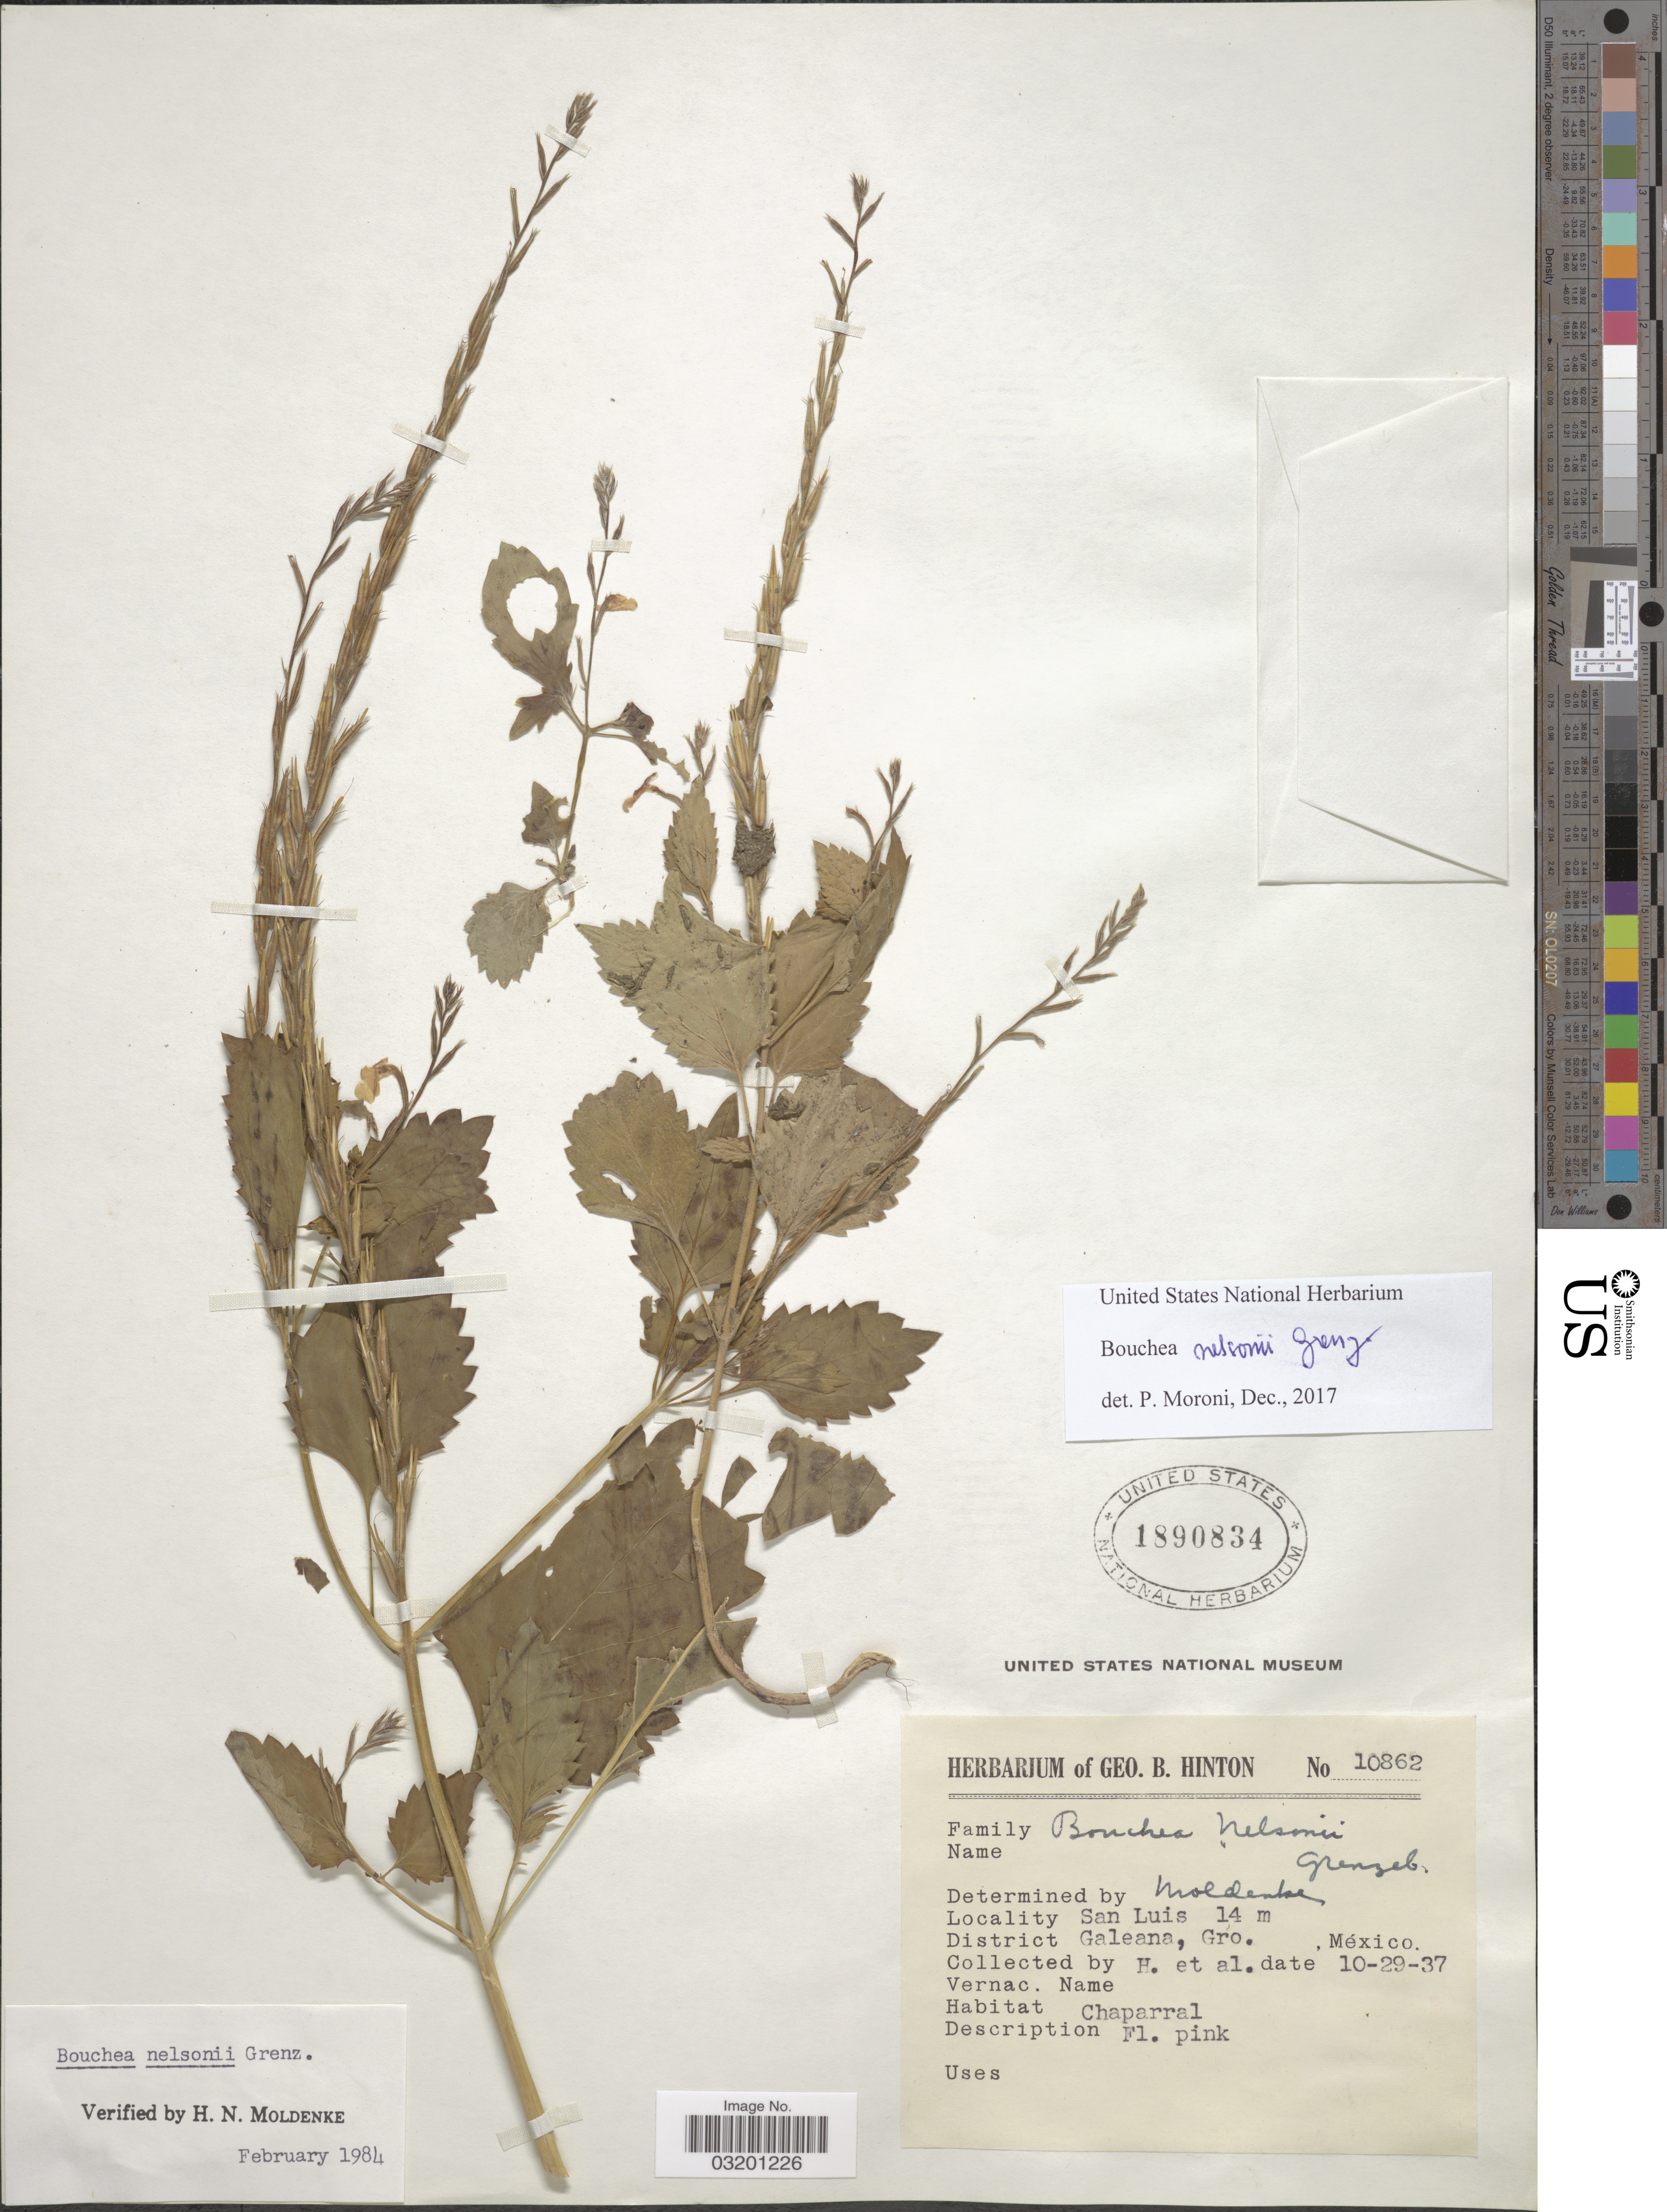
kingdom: Plantae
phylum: Tracheophyta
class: Magnoliopsida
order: Lamiales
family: Verbenaceae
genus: Bouchea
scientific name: Bouchea nelsonii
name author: Grenzeb.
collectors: G. B. Hinton & et al.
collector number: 10862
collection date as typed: Transcribed d/m/y: 29/10/37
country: Mexico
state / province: Guerrero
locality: San Luis. District Galeana, Gro. Chaparral.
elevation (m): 14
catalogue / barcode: US 1890834